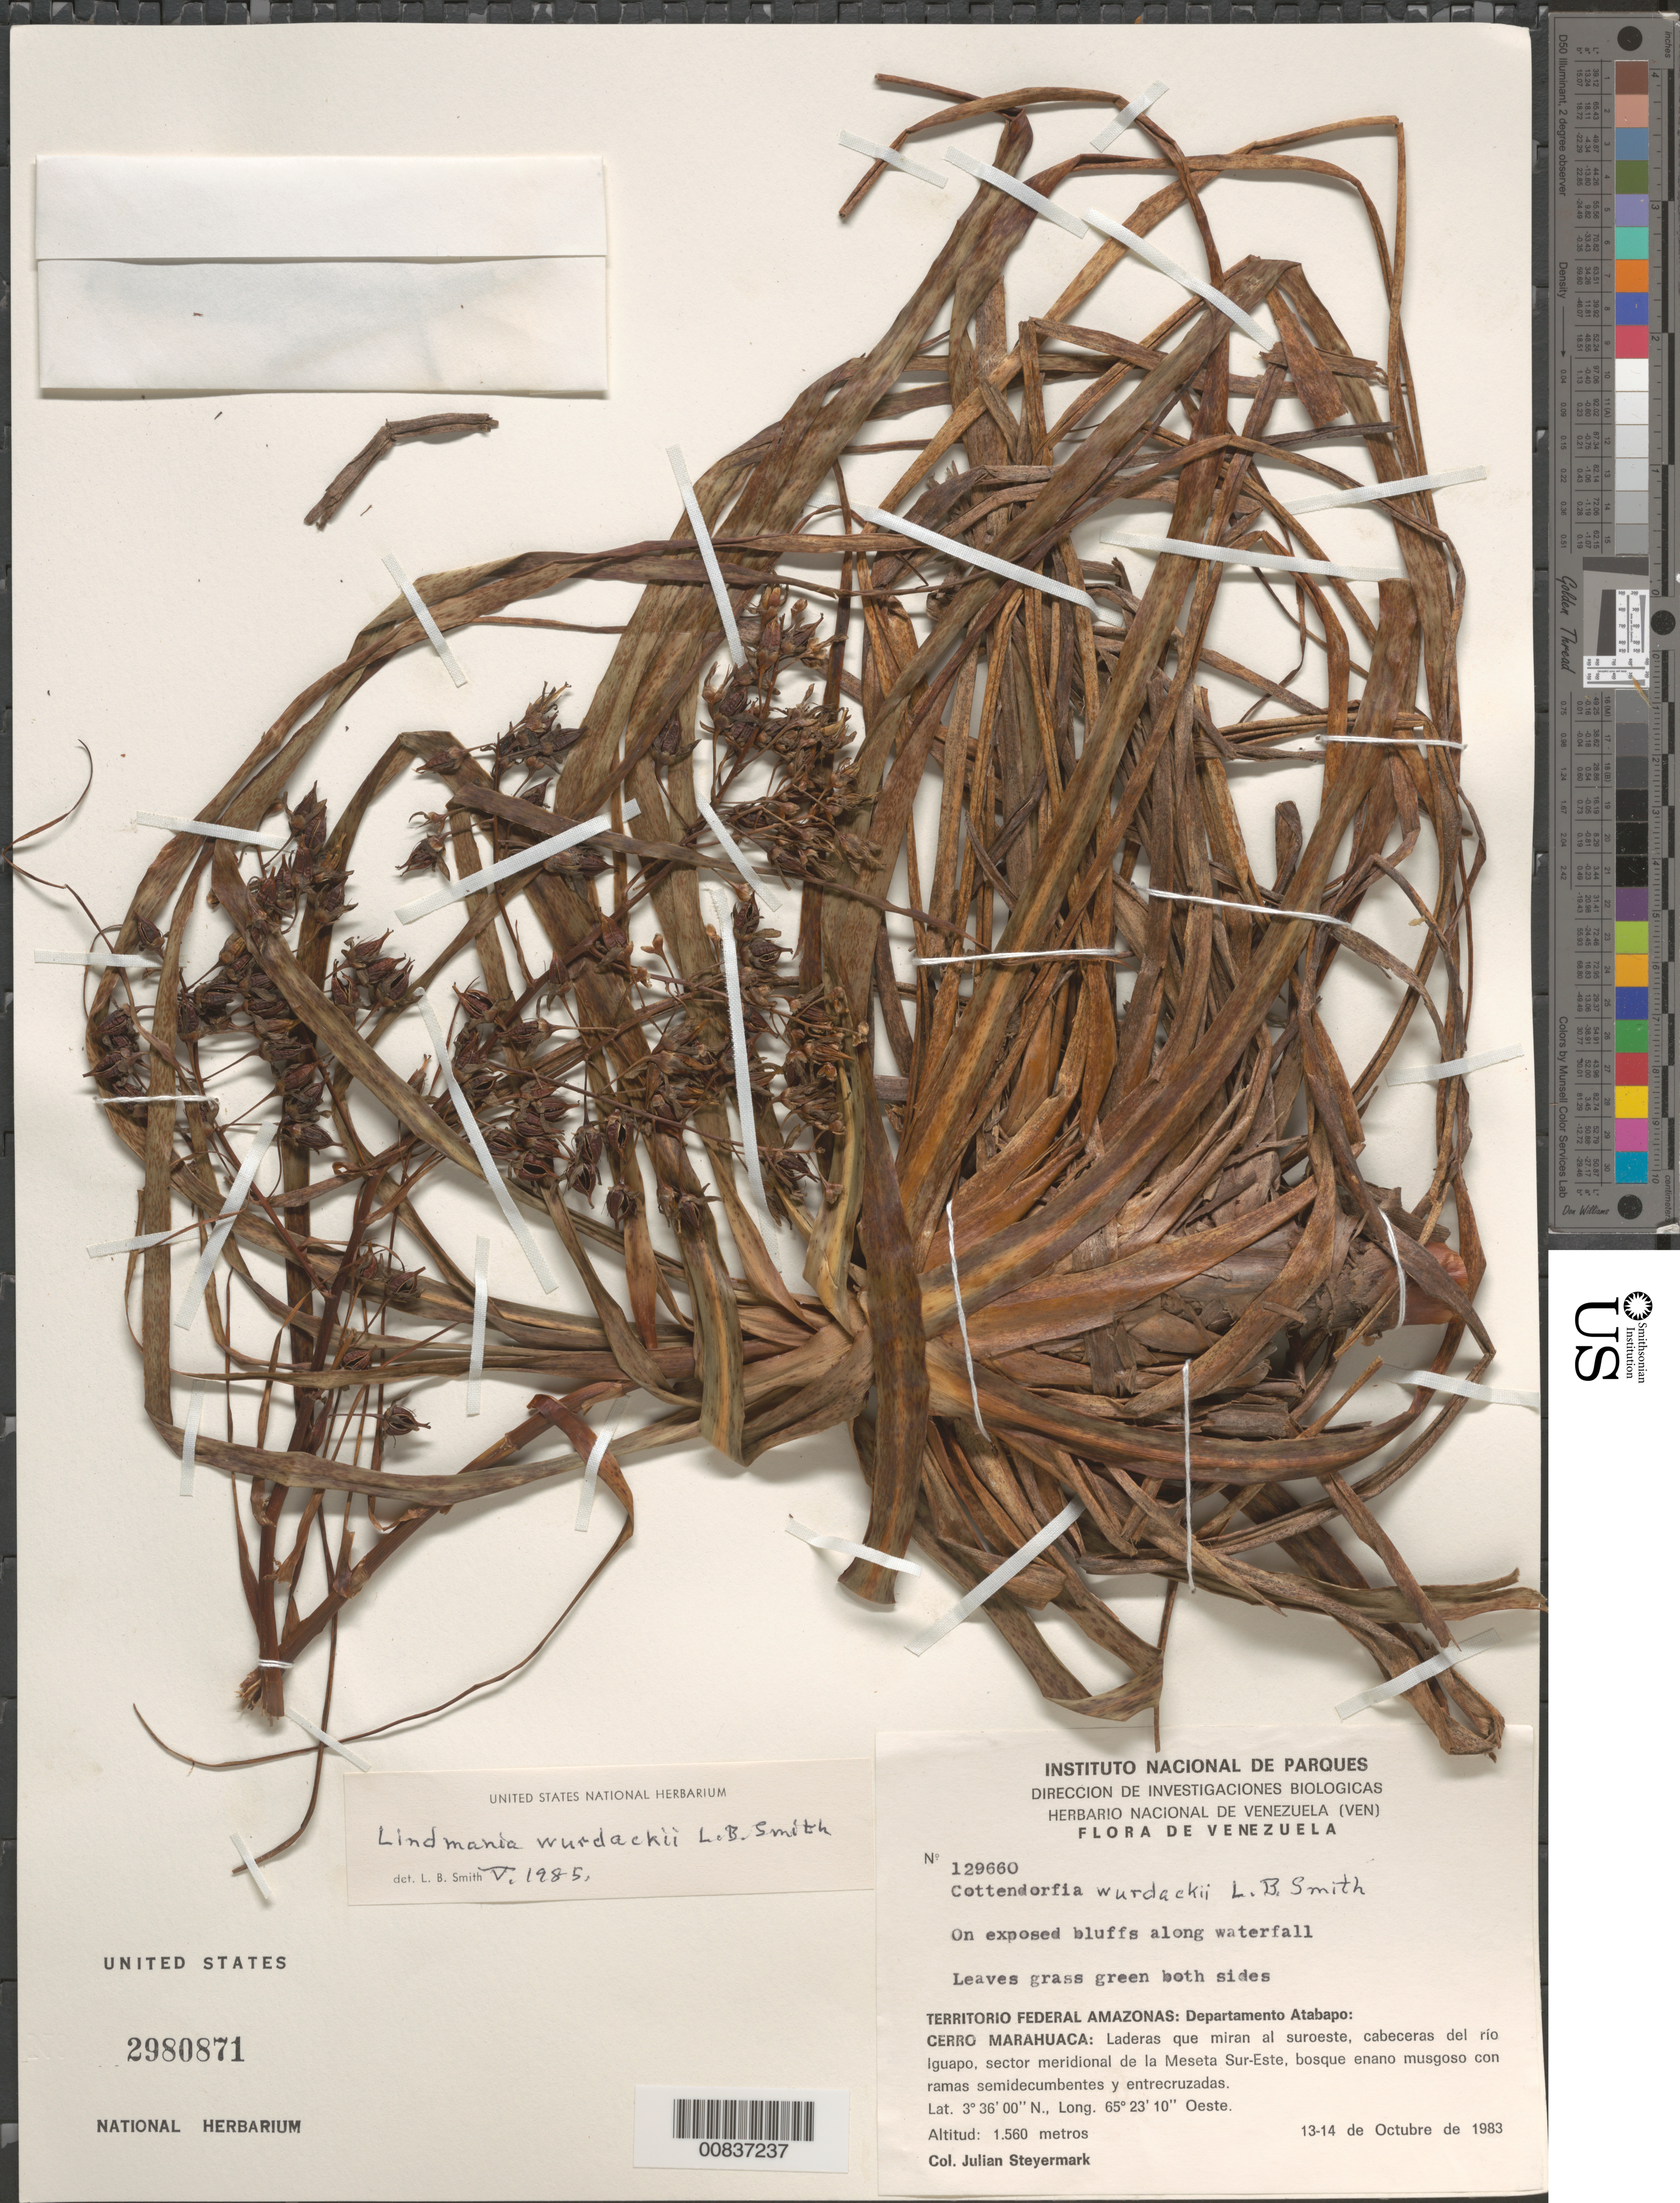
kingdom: Plantae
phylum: Tracheophyta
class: Liliopsida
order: Poales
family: Bromeliaceae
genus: Lindmania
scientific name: Lindmania wurdackii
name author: L.B. Sm.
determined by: Smith, Lyman B., (US), NMNH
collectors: J. Steyermark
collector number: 129660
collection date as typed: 13-Oct-83 to 14-Oct-83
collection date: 1983-10-13/1983-10-14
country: Venezuela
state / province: Amazonas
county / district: Atabapo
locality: Cerro Marahuaca, laderas que miran al suroeste, cabeceras del Río Iguapo, sector meridional de La Meseta Sur-este.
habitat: Exposed bluffs along waterfall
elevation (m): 1560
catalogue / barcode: US 2980871